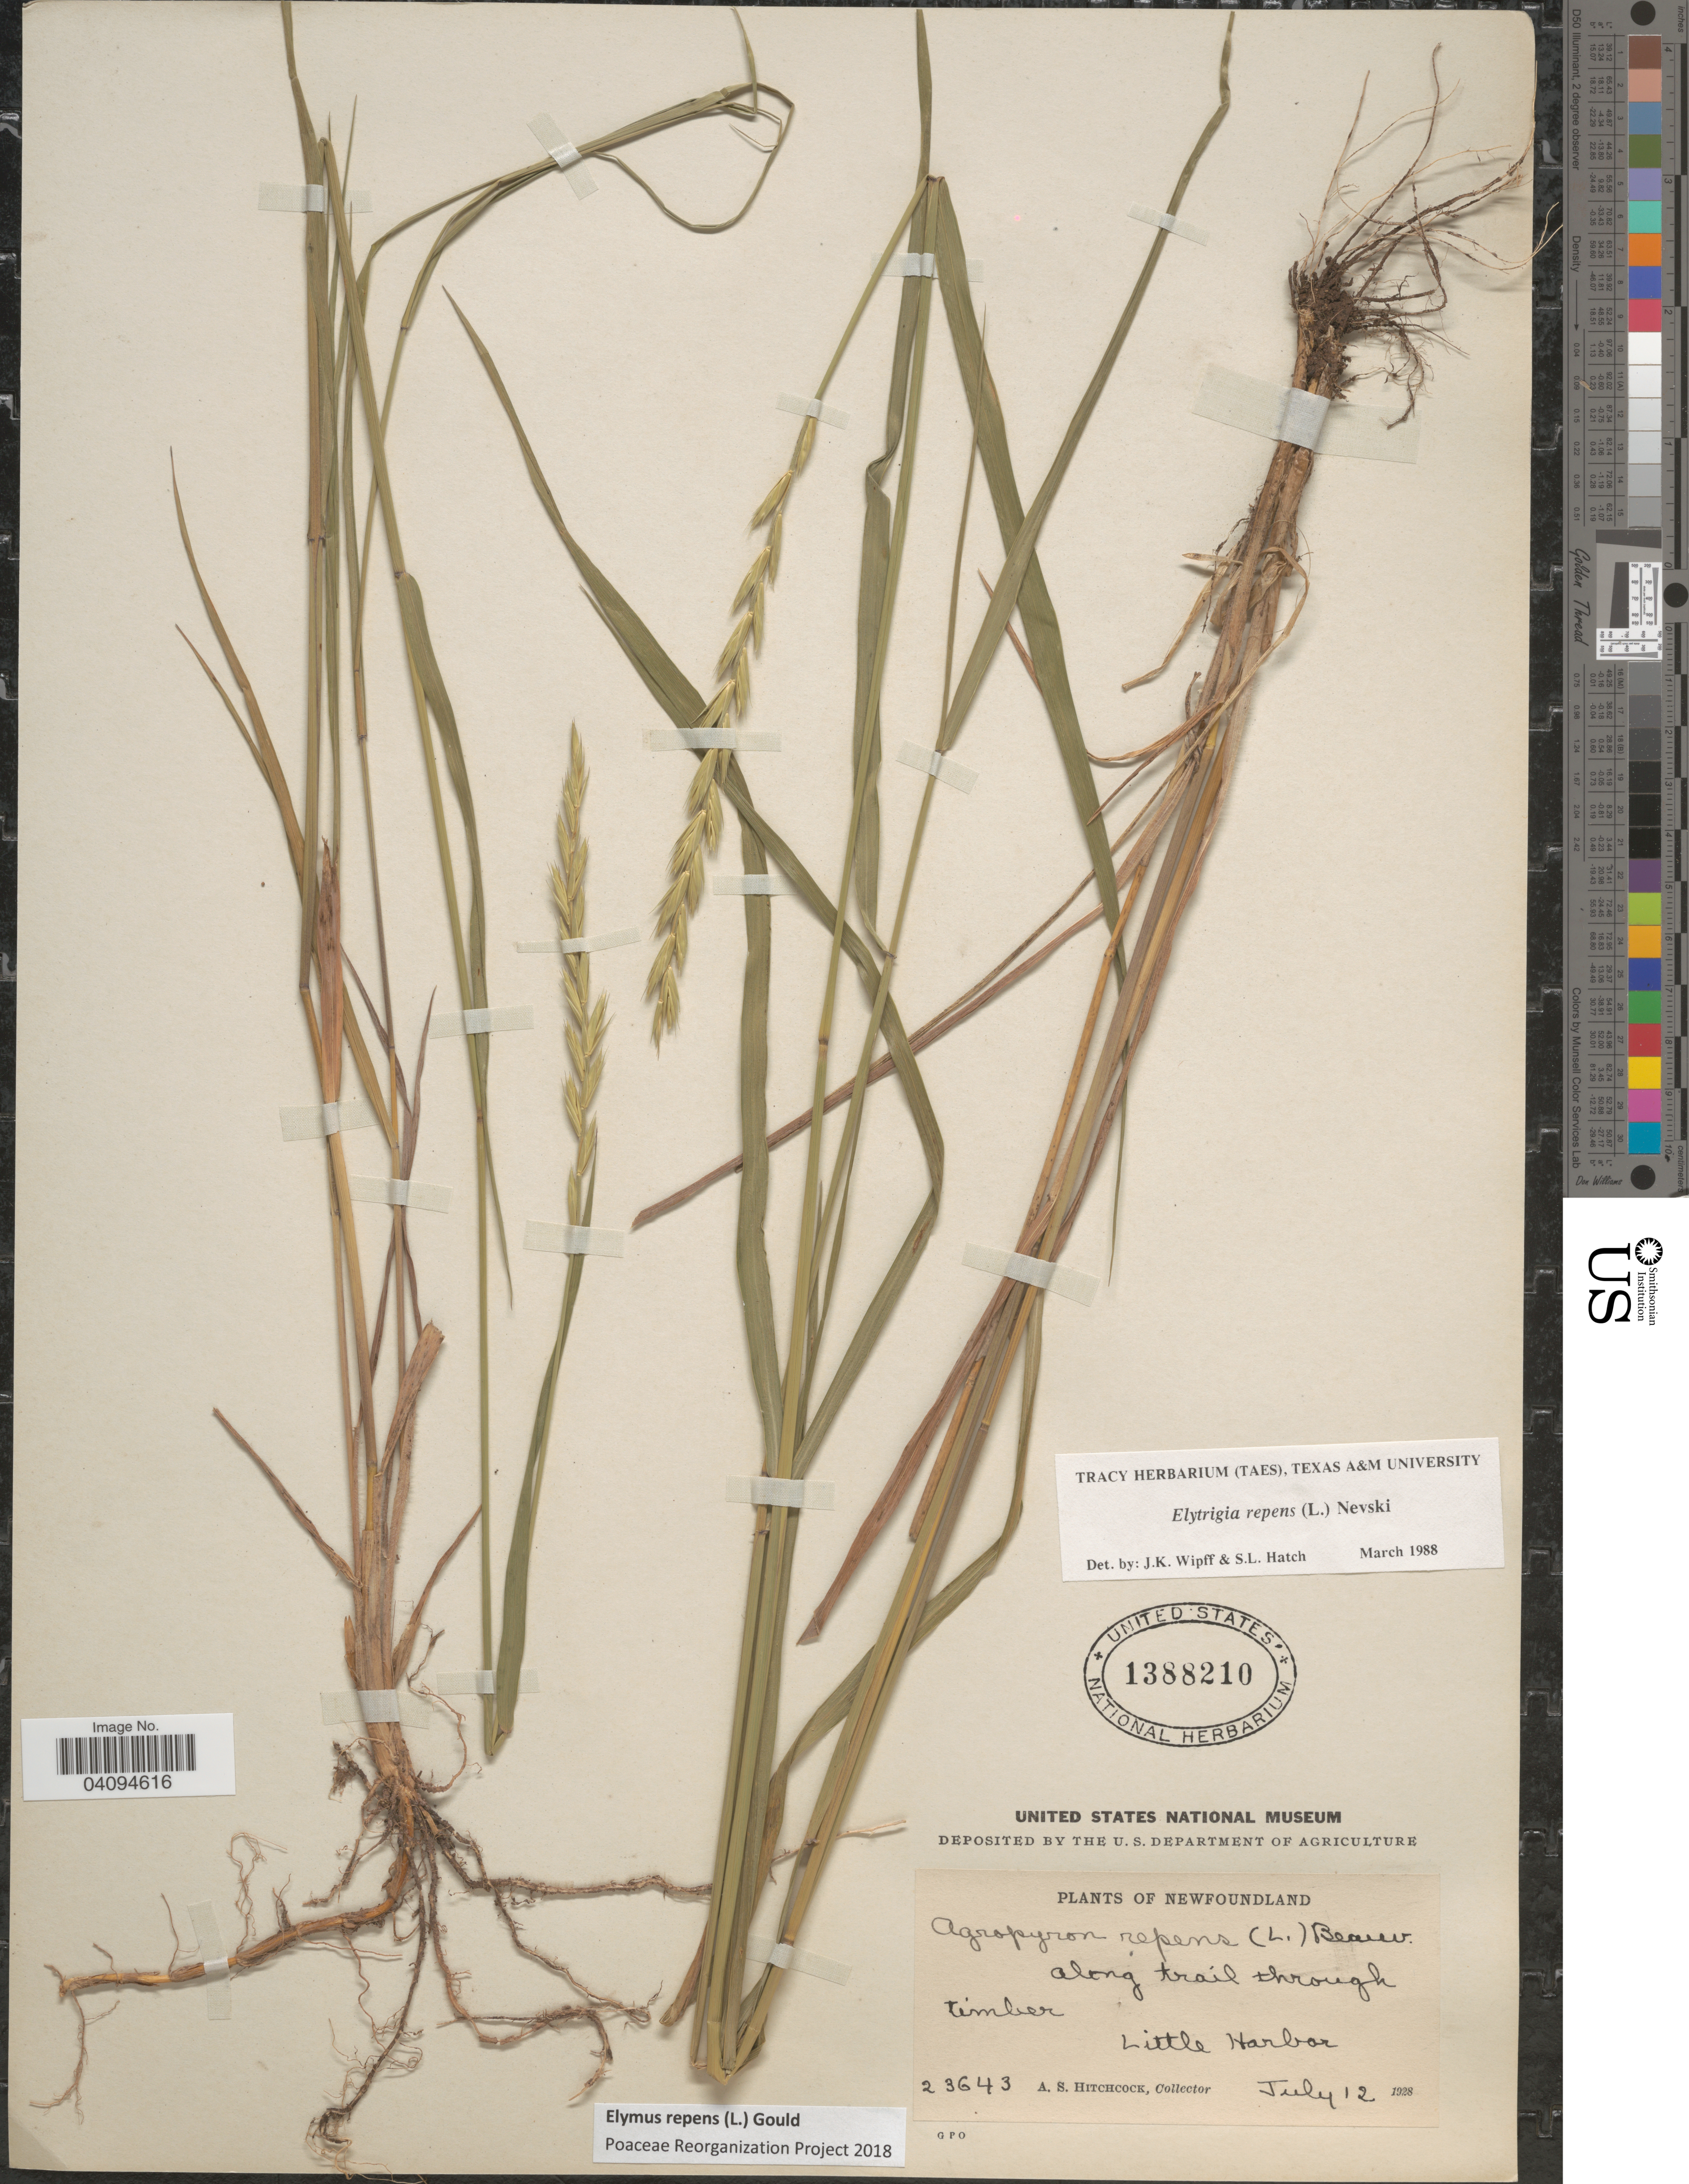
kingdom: Plantae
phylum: Tracheophyta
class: Liliopsida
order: Poales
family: Poaceae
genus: Elymus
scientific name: Elymus repens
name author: (L.) Gould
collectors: A. S. Hitchcock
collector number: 23643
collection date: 1928-07-12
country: Canada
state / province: Newfoundland and Labrador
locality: Along trail through timber. Little Harbor.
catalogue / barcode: US 1388210